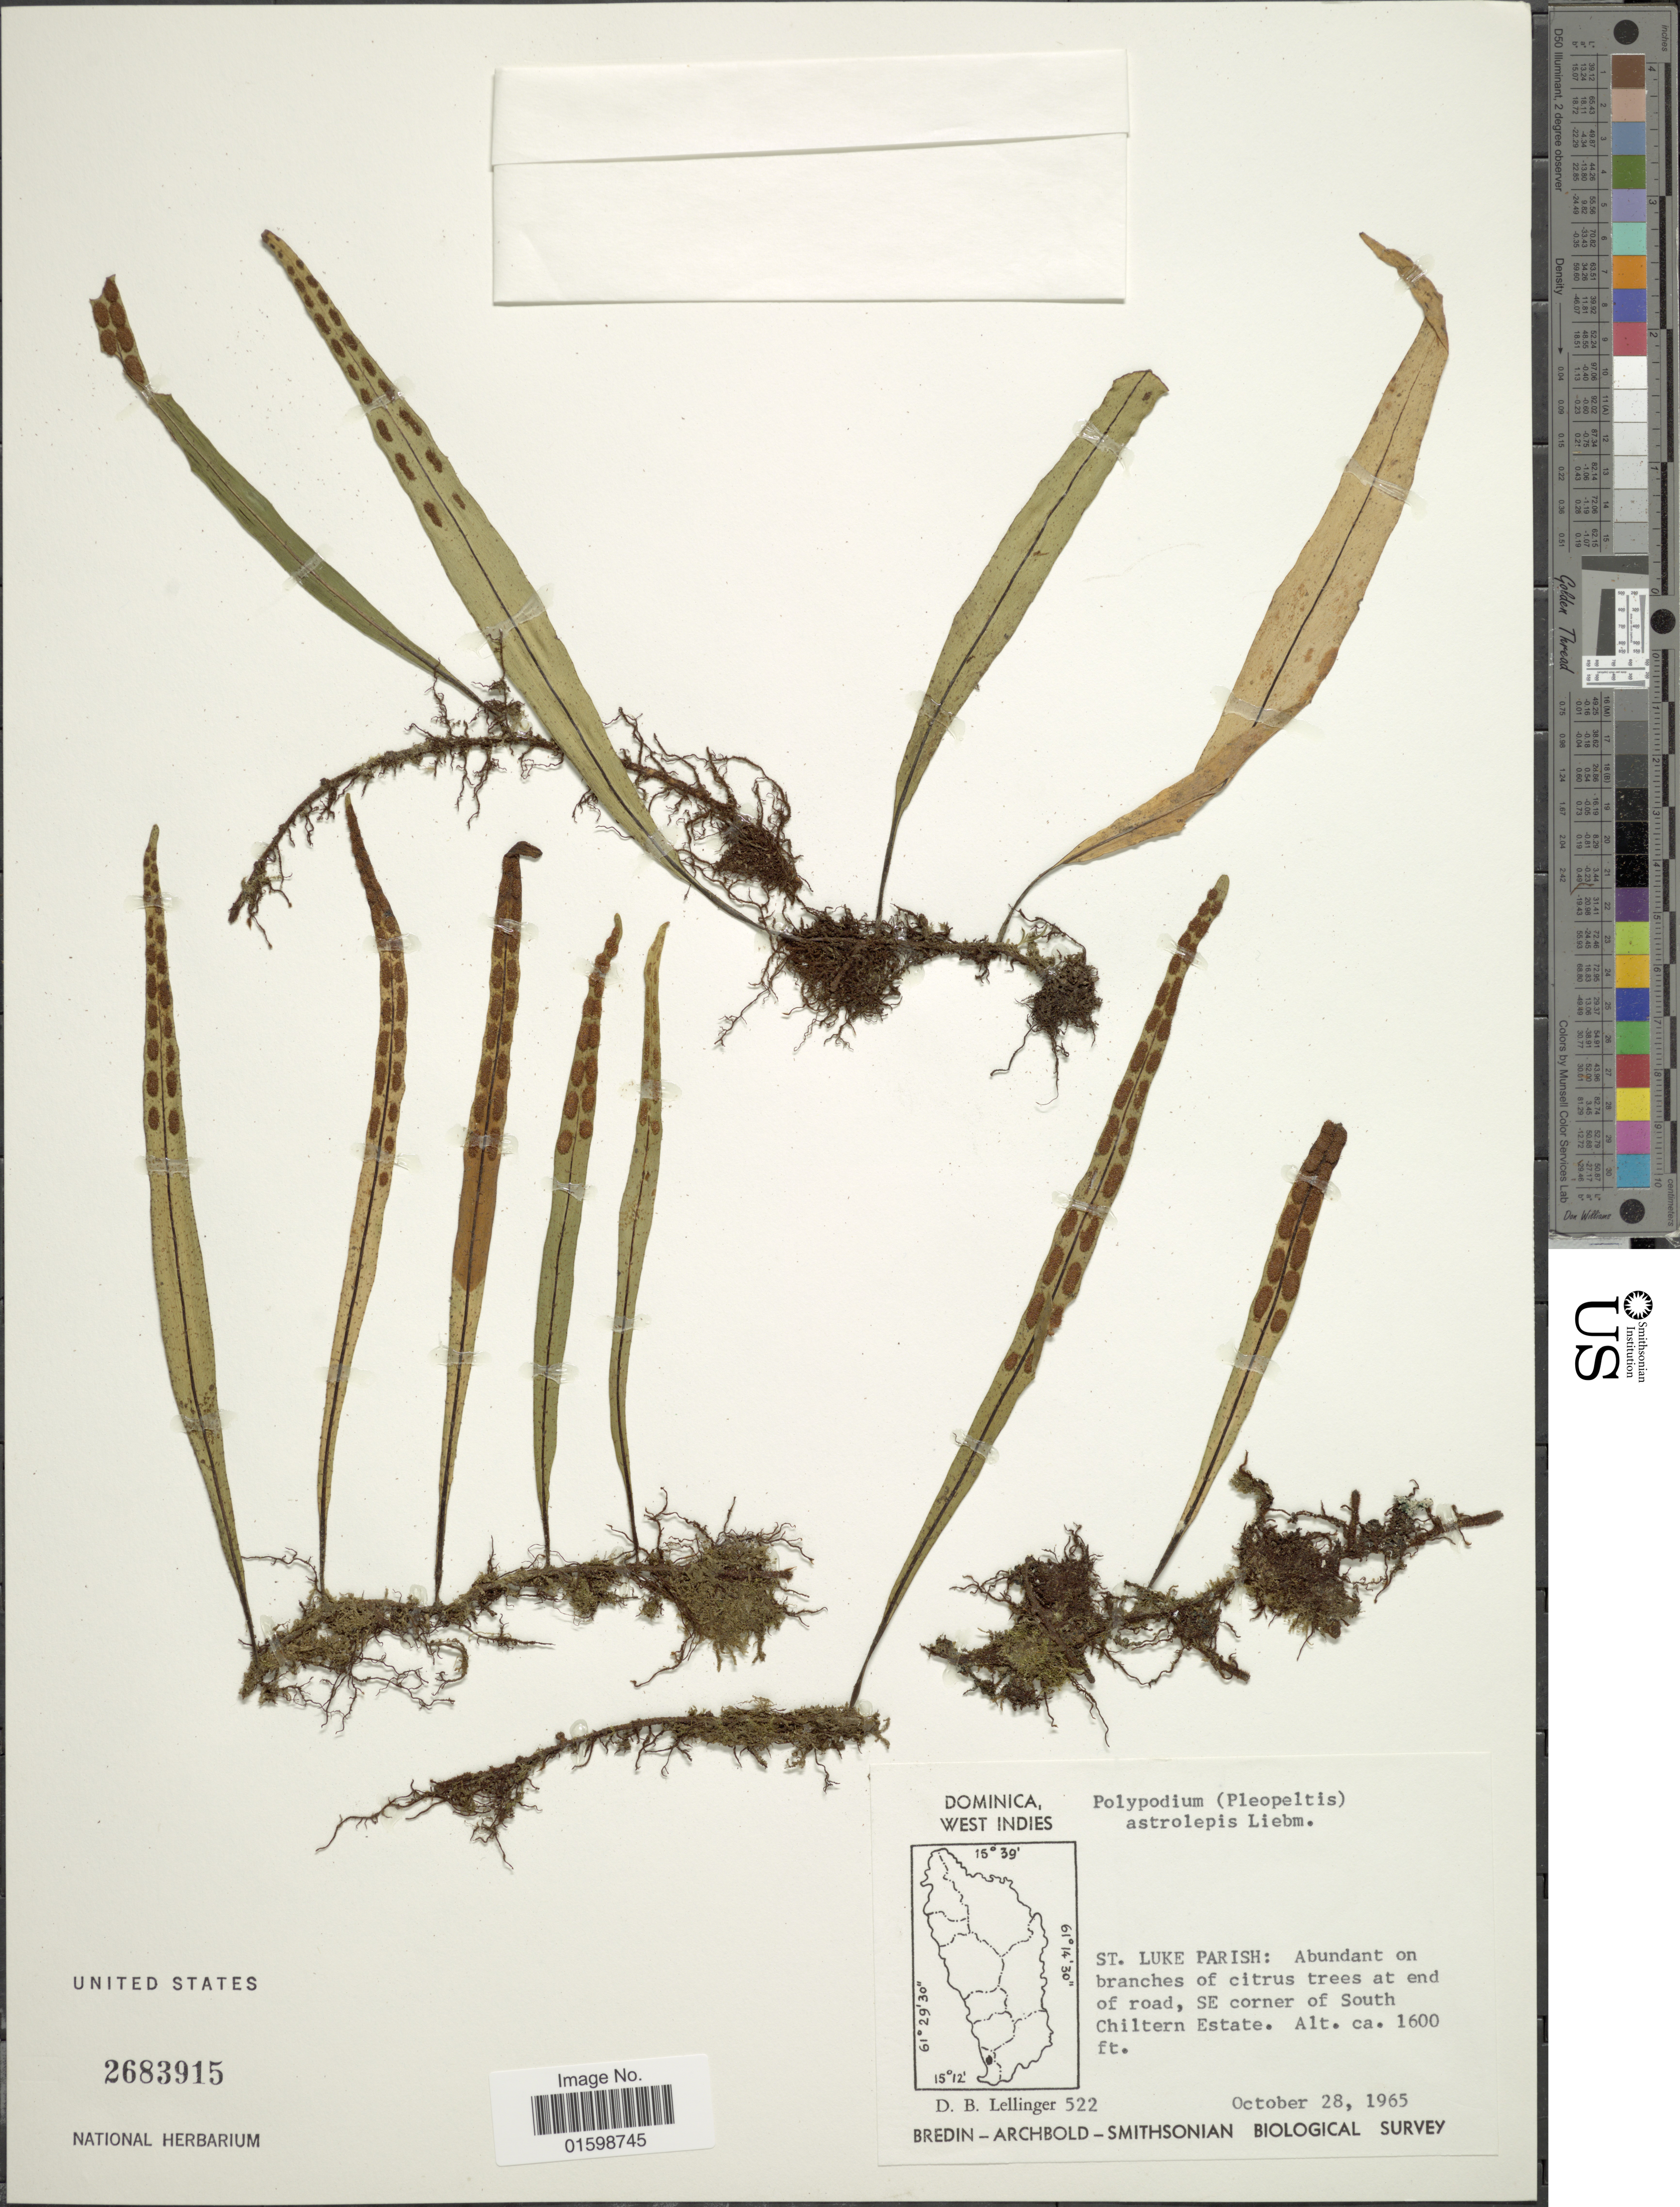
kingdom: Plantae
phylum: Tracheophyta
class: Polypodiopsida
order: Polypodiales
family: Polypodiaceae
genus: Pleopeltis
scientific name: Pleopeltis astrolepis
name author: (Liebm.) E. Fourn.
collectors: D. B. Lellinger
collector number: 522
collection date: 1965-10-28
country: Dominica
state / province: St. Luke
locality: West Indies, St. Luke Parish: abundant on the branches of citrus trees at end of road, SE corner of South Chiltern Estate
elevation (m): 488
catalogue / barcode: US 2683915